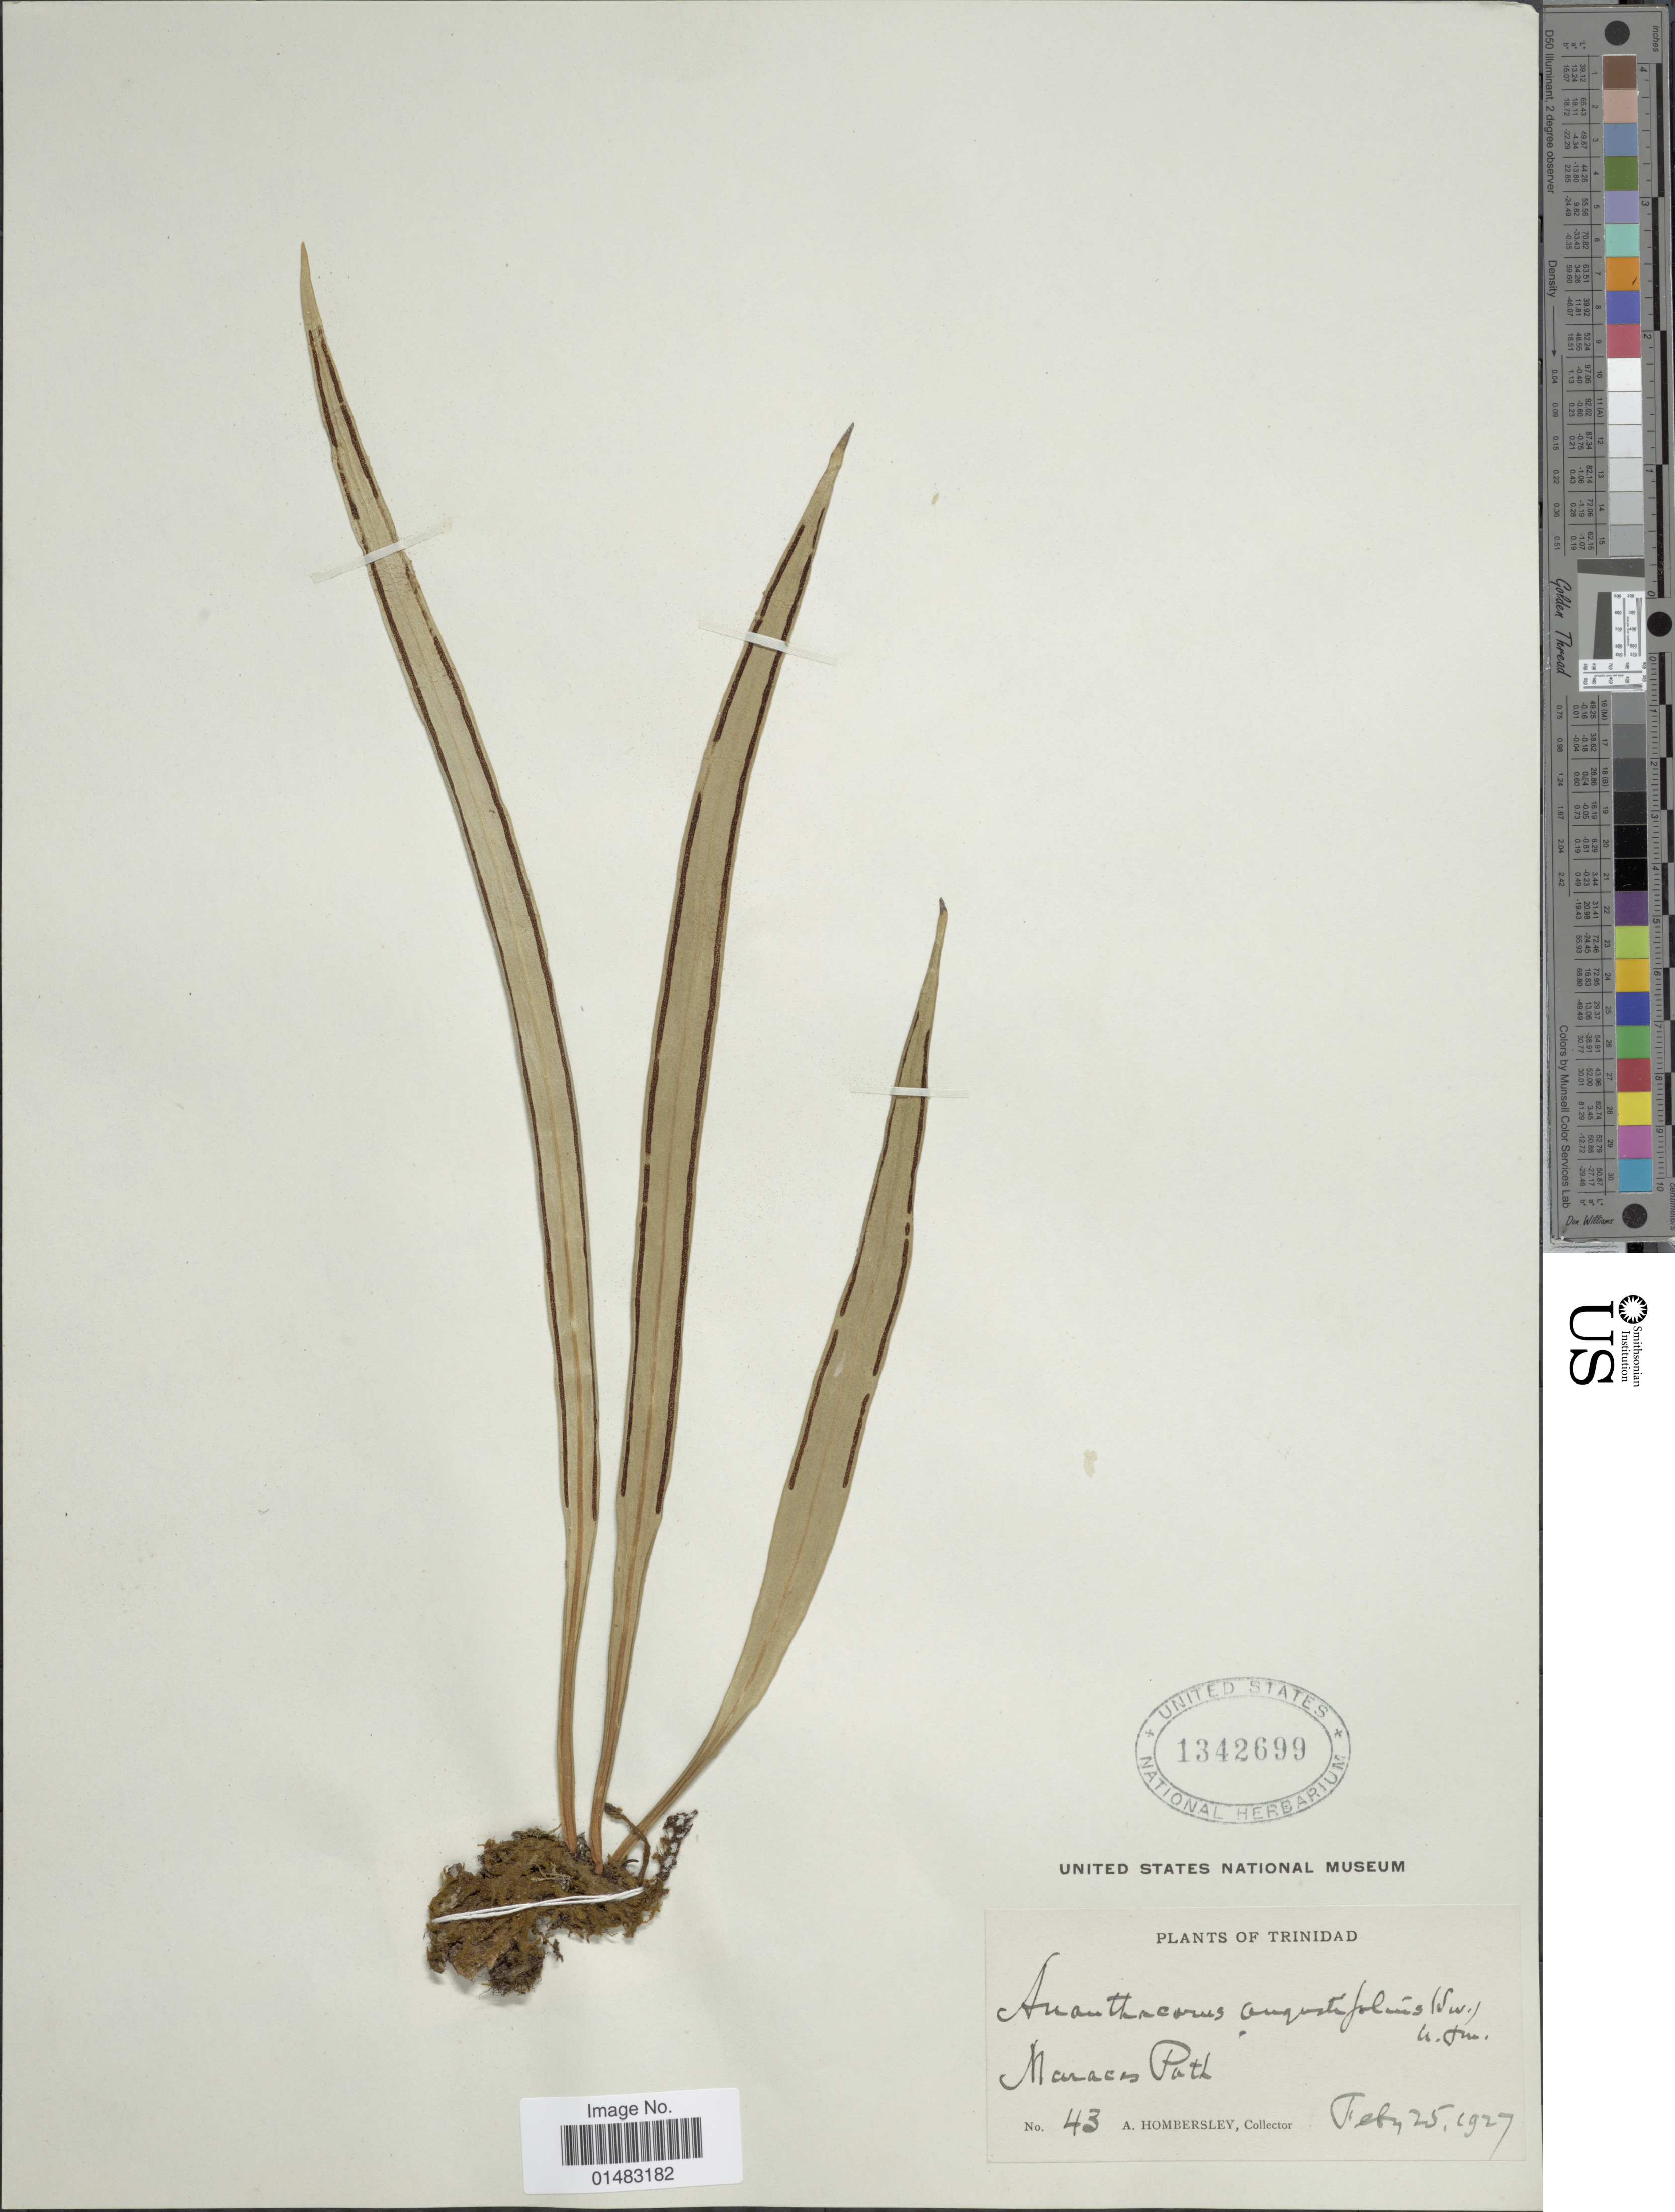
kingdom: Plantae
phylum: Tracheophyta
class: Polypodiopsida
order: Polypodiales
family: Pteridaceae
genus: Ananthacorus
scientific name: Ananthacorus angustifolius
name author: (Sw.) Underw. & Maxon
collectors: A. Hombersley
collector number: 43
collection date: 1927-02-25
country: Trinidad and Tobago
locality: Trinidad, Maracas Path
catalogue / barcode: US 1342699